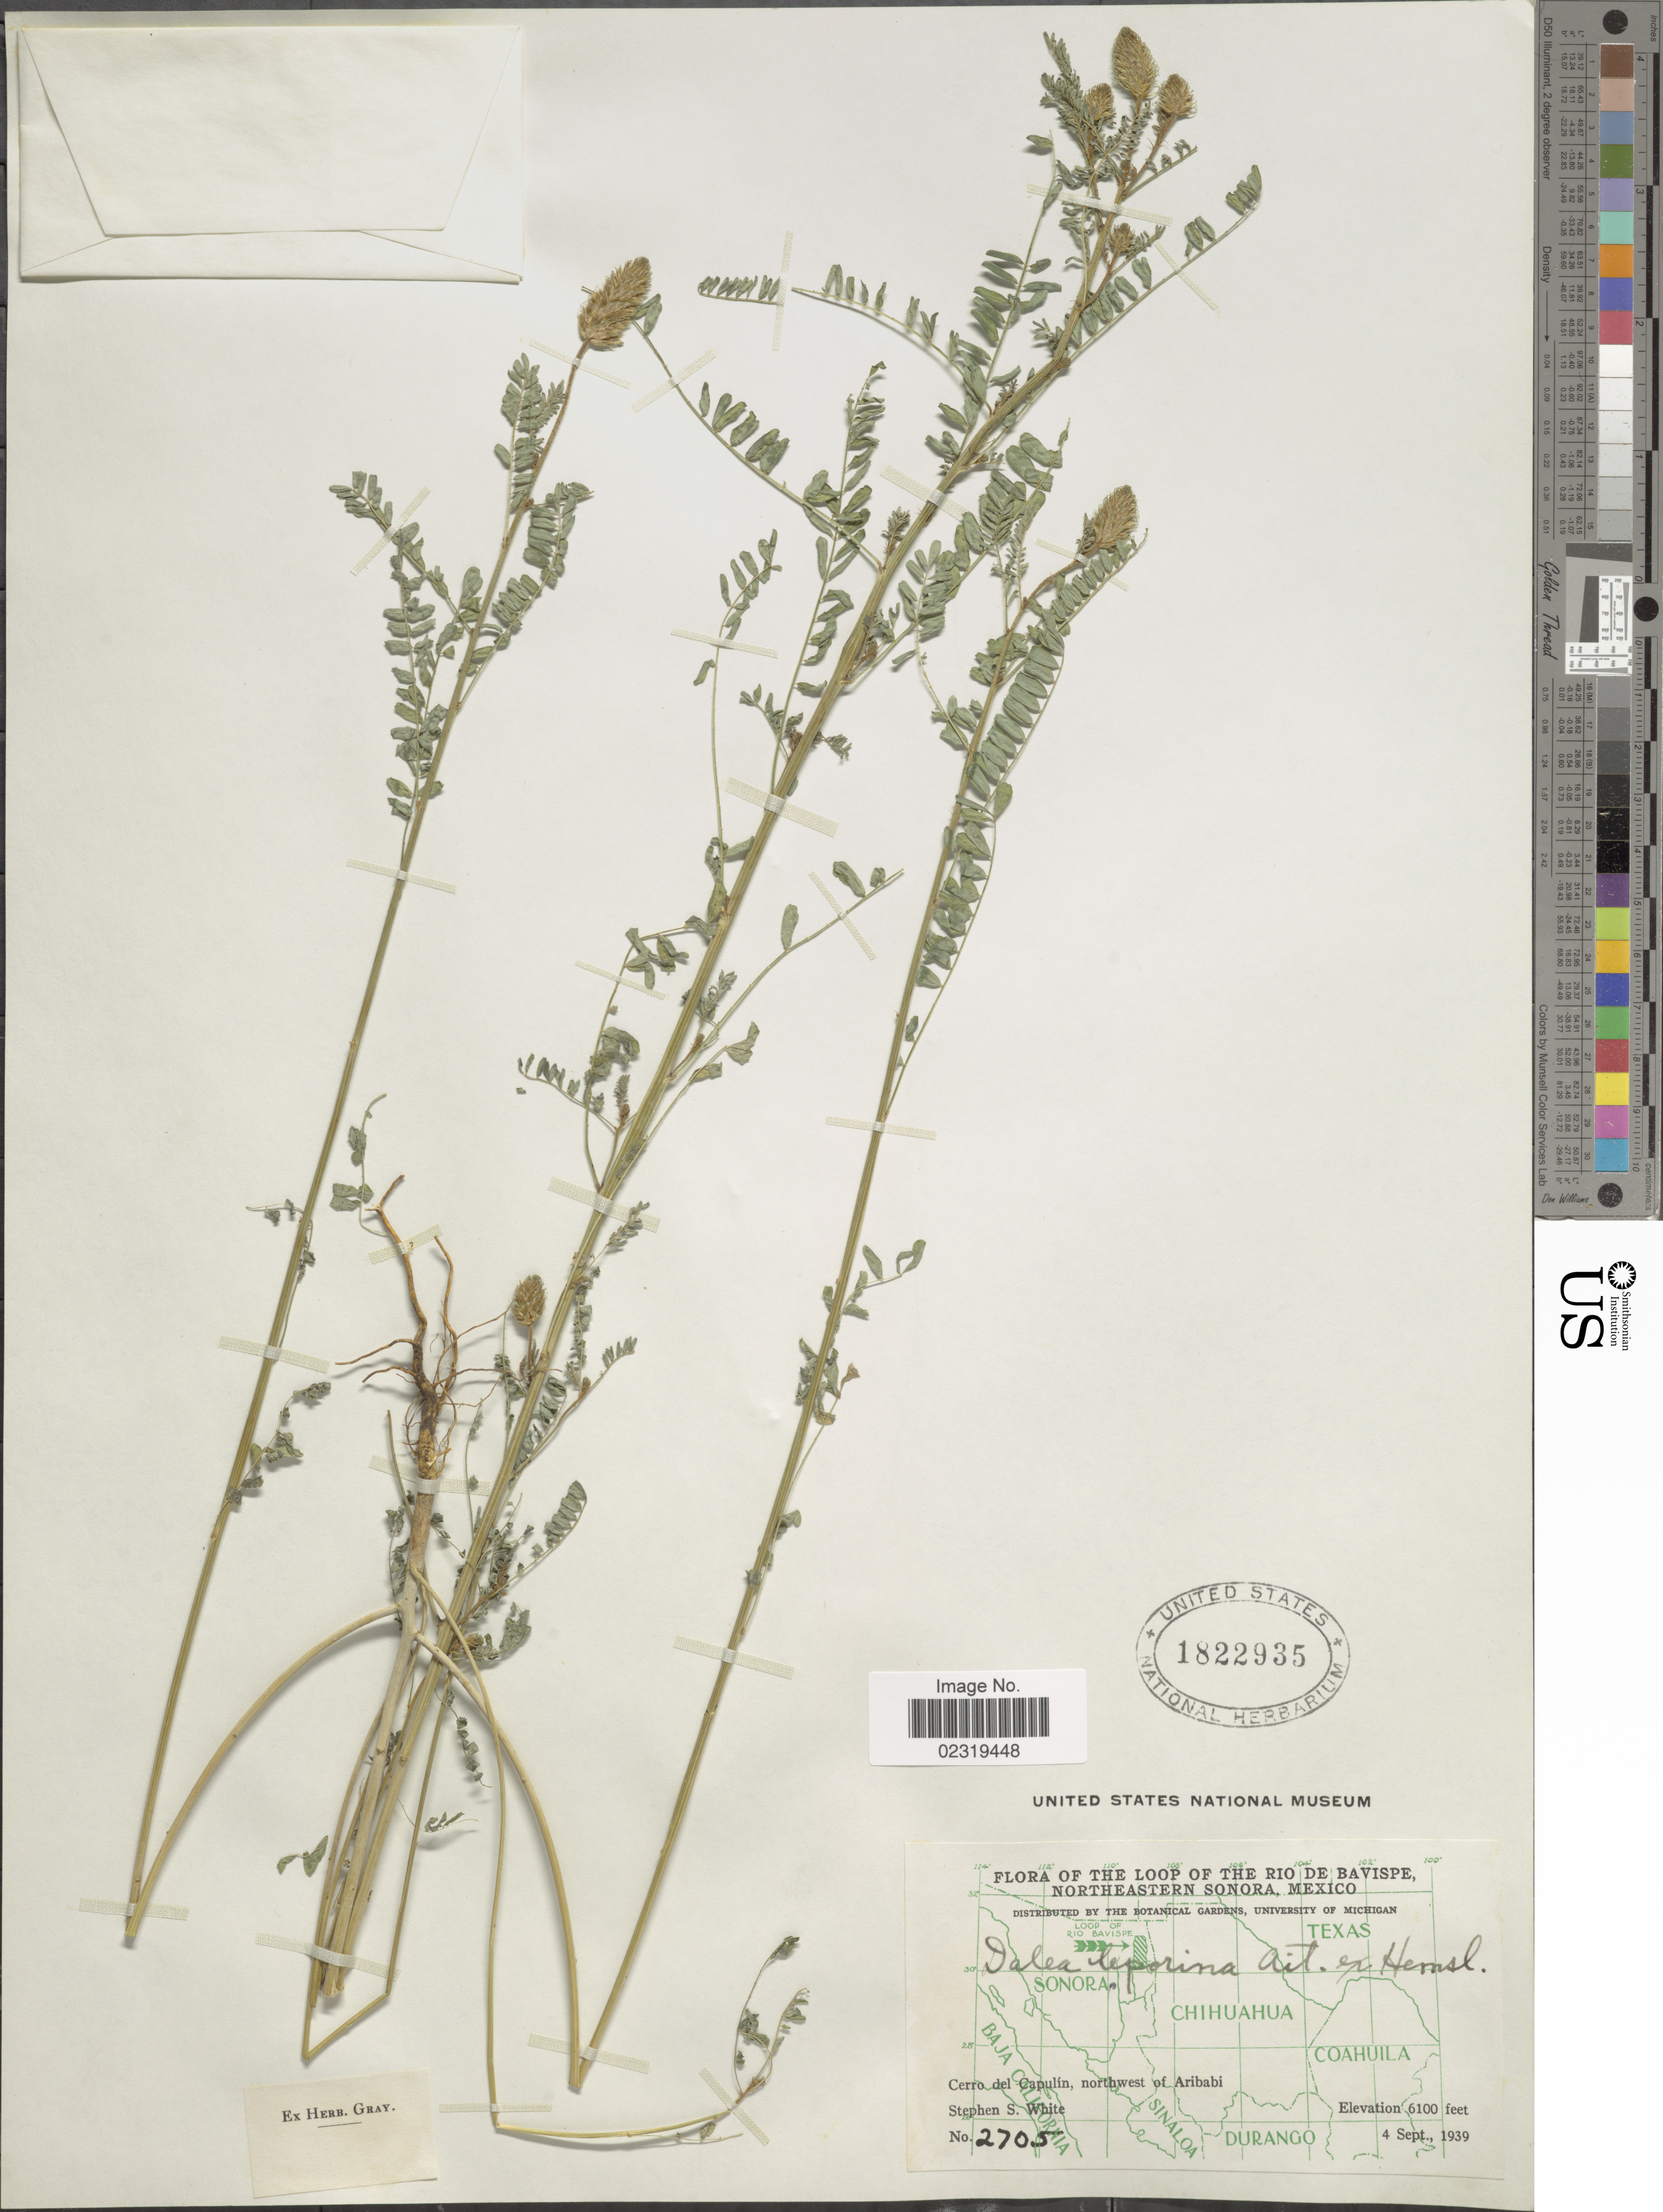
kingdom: Plantae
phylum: Tracheophyta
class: Magnoliopsida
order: Fabales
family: Fabaceae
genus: Dalea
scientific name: Dalea leporina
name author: (Aiton) Bullock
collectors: S. S. White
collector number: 2705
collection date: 1939-09-04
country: Mexico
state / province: Sonora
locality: The loop of the Rio de Bavispe, Northeastern Sonora, Cerro del Capullín, northwest of Aribabi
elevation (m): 1859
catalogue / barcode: US 1822935